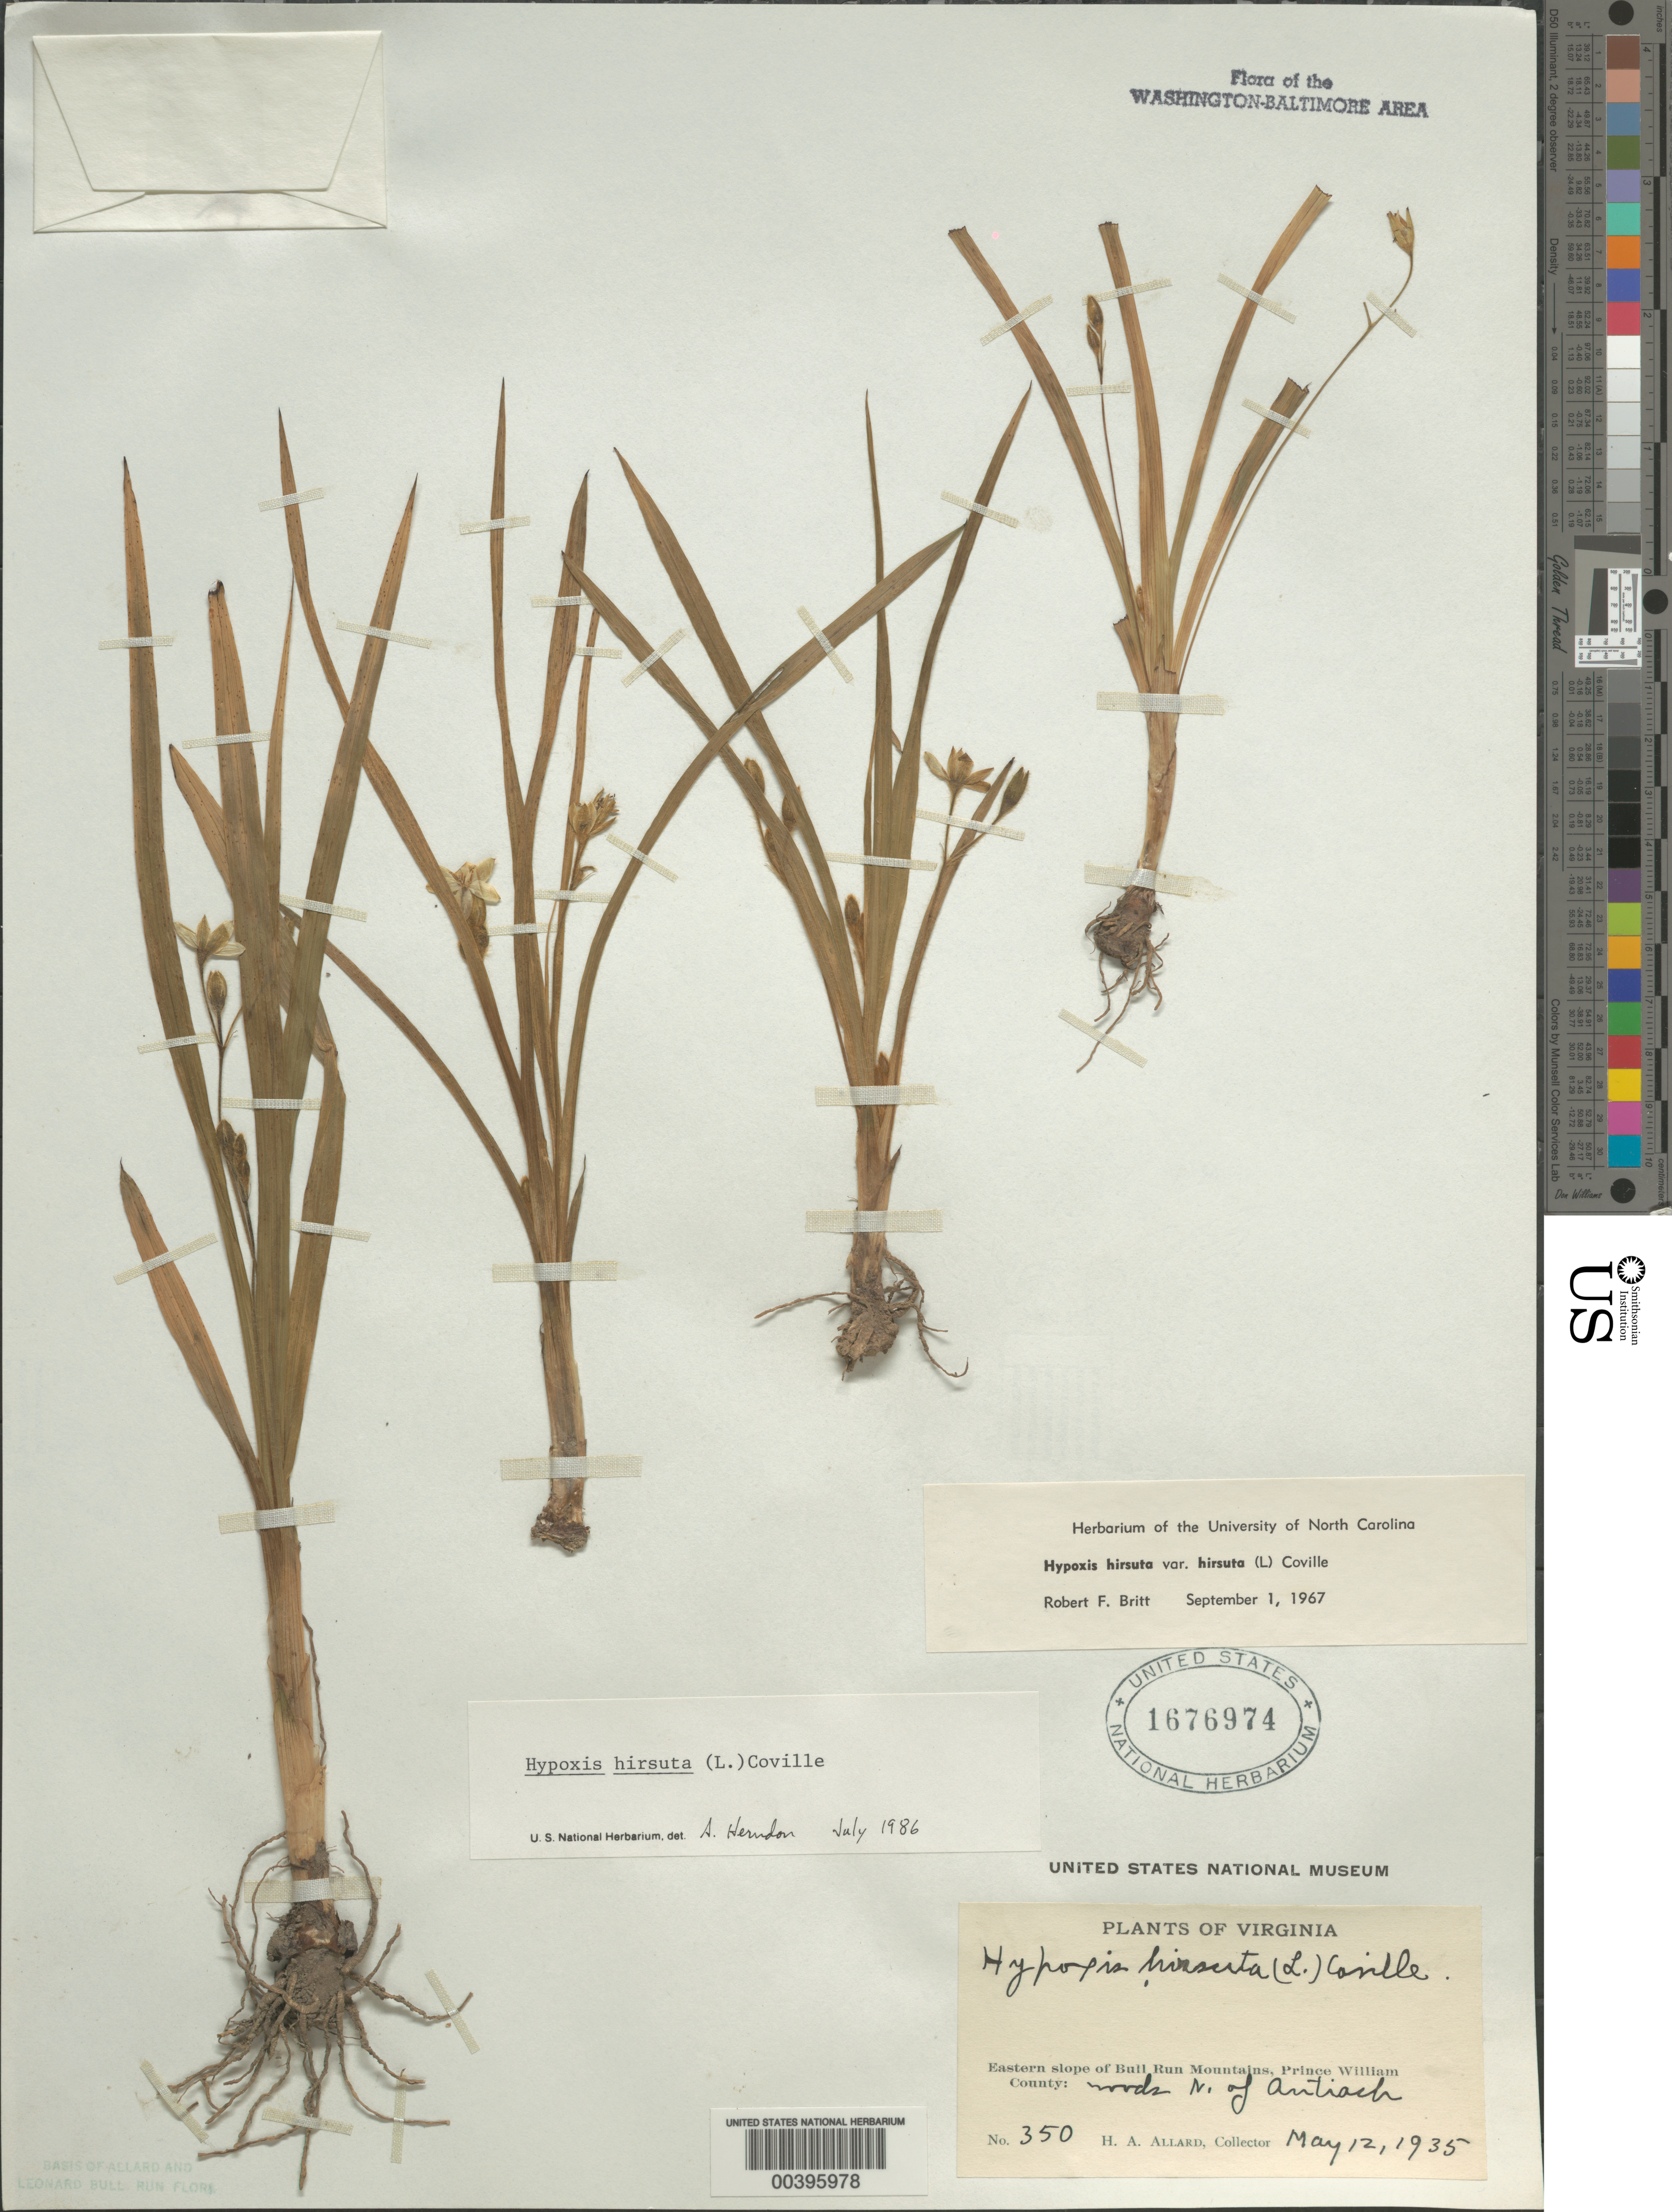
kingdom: Plantae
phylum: Tracheophyta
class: Liliopsida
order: Asparagales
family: Hypoxidaceae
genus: Hypoxis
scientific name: Hypoxis hirsuta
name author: (L.) Coville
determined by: Britt, R. F.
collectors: H. A. Allard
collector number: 350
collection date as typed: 12 May 1935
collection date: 1935-05-12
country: United States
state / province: Virginia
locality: North of Antioch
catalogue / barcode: US 1676974